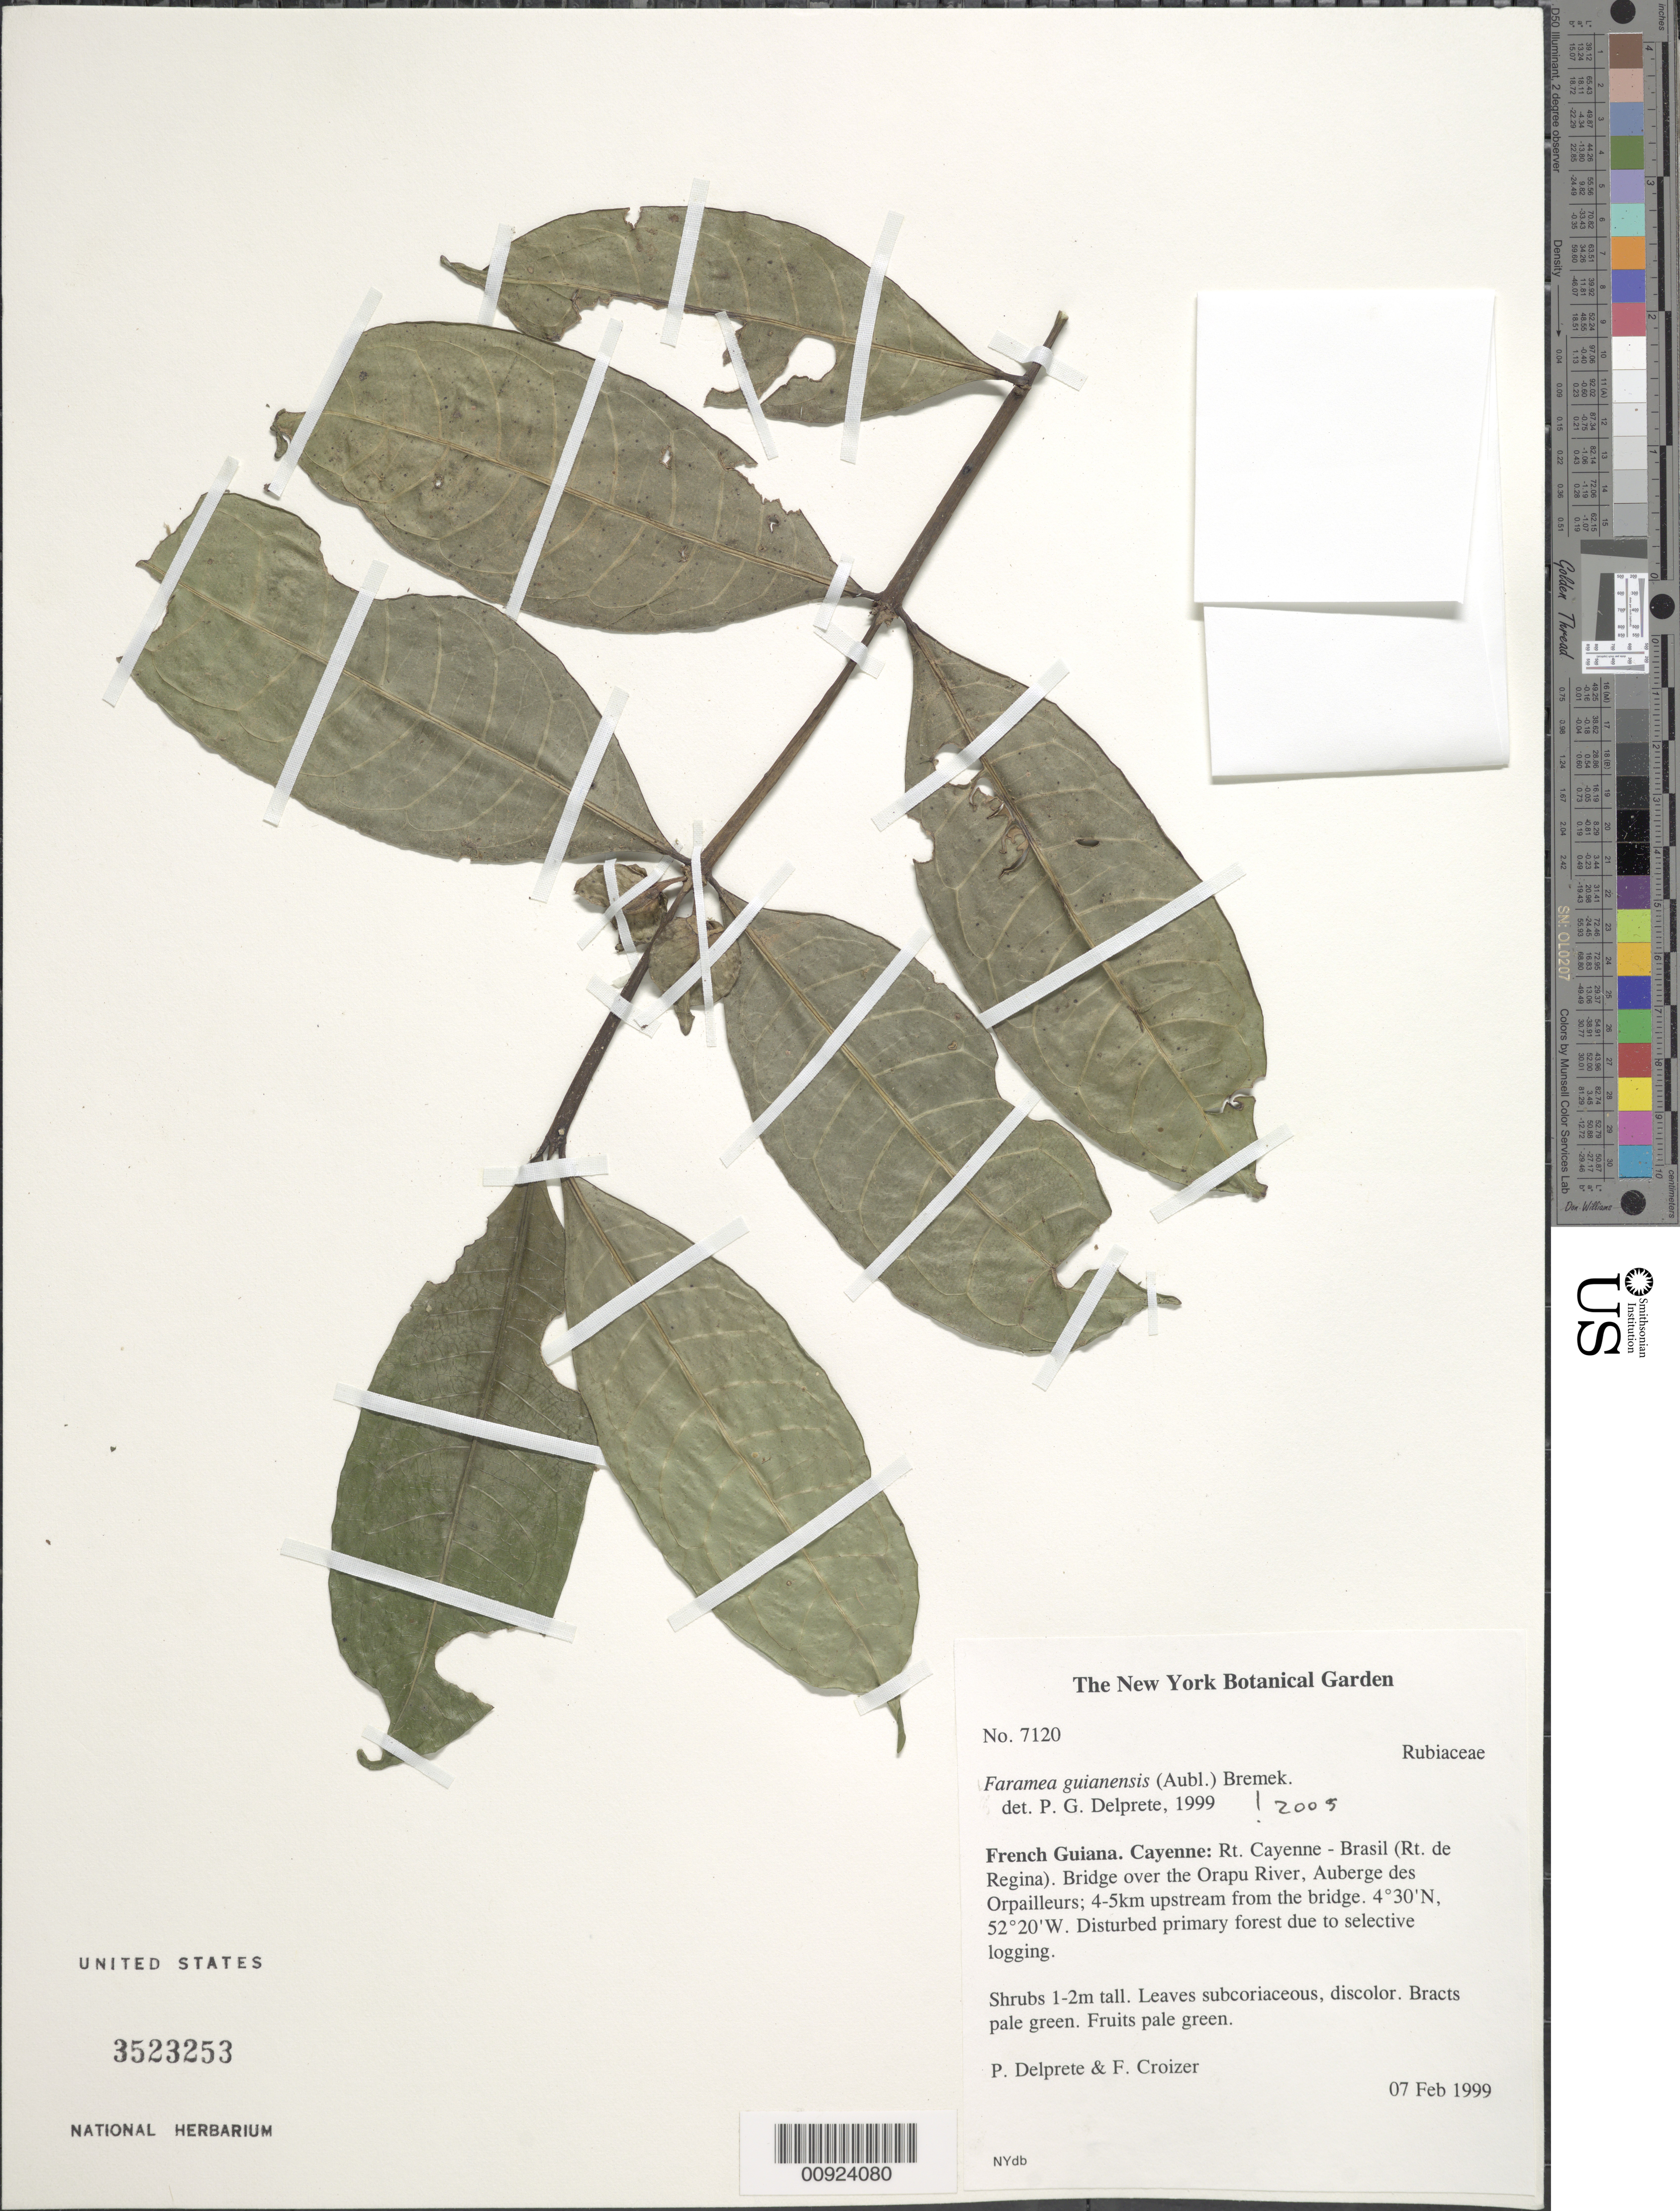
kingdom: Plantae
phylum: Tracheophyta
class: Magnoliopsida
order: Gentianales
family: Rubiaceae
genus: Faramea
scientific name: Faramea guianensis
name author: (Aubl.) Bremek.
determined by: Delprete, P. G., Herb. de Guyane Cay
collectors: P. G. Delprete & F. Crozier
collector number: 7120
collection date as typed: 7-Feb-99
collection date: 1999-02-07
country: French Guiana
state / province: Cayenne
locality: Rt. Cayenne - Brasil (Rt. de Regina). Bridge over the Orapu River, Auberge des Orpailleurs; 4-5km upstream from the bridge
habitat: Disturbed primary forest due to selective logging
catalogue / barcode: US 3523253